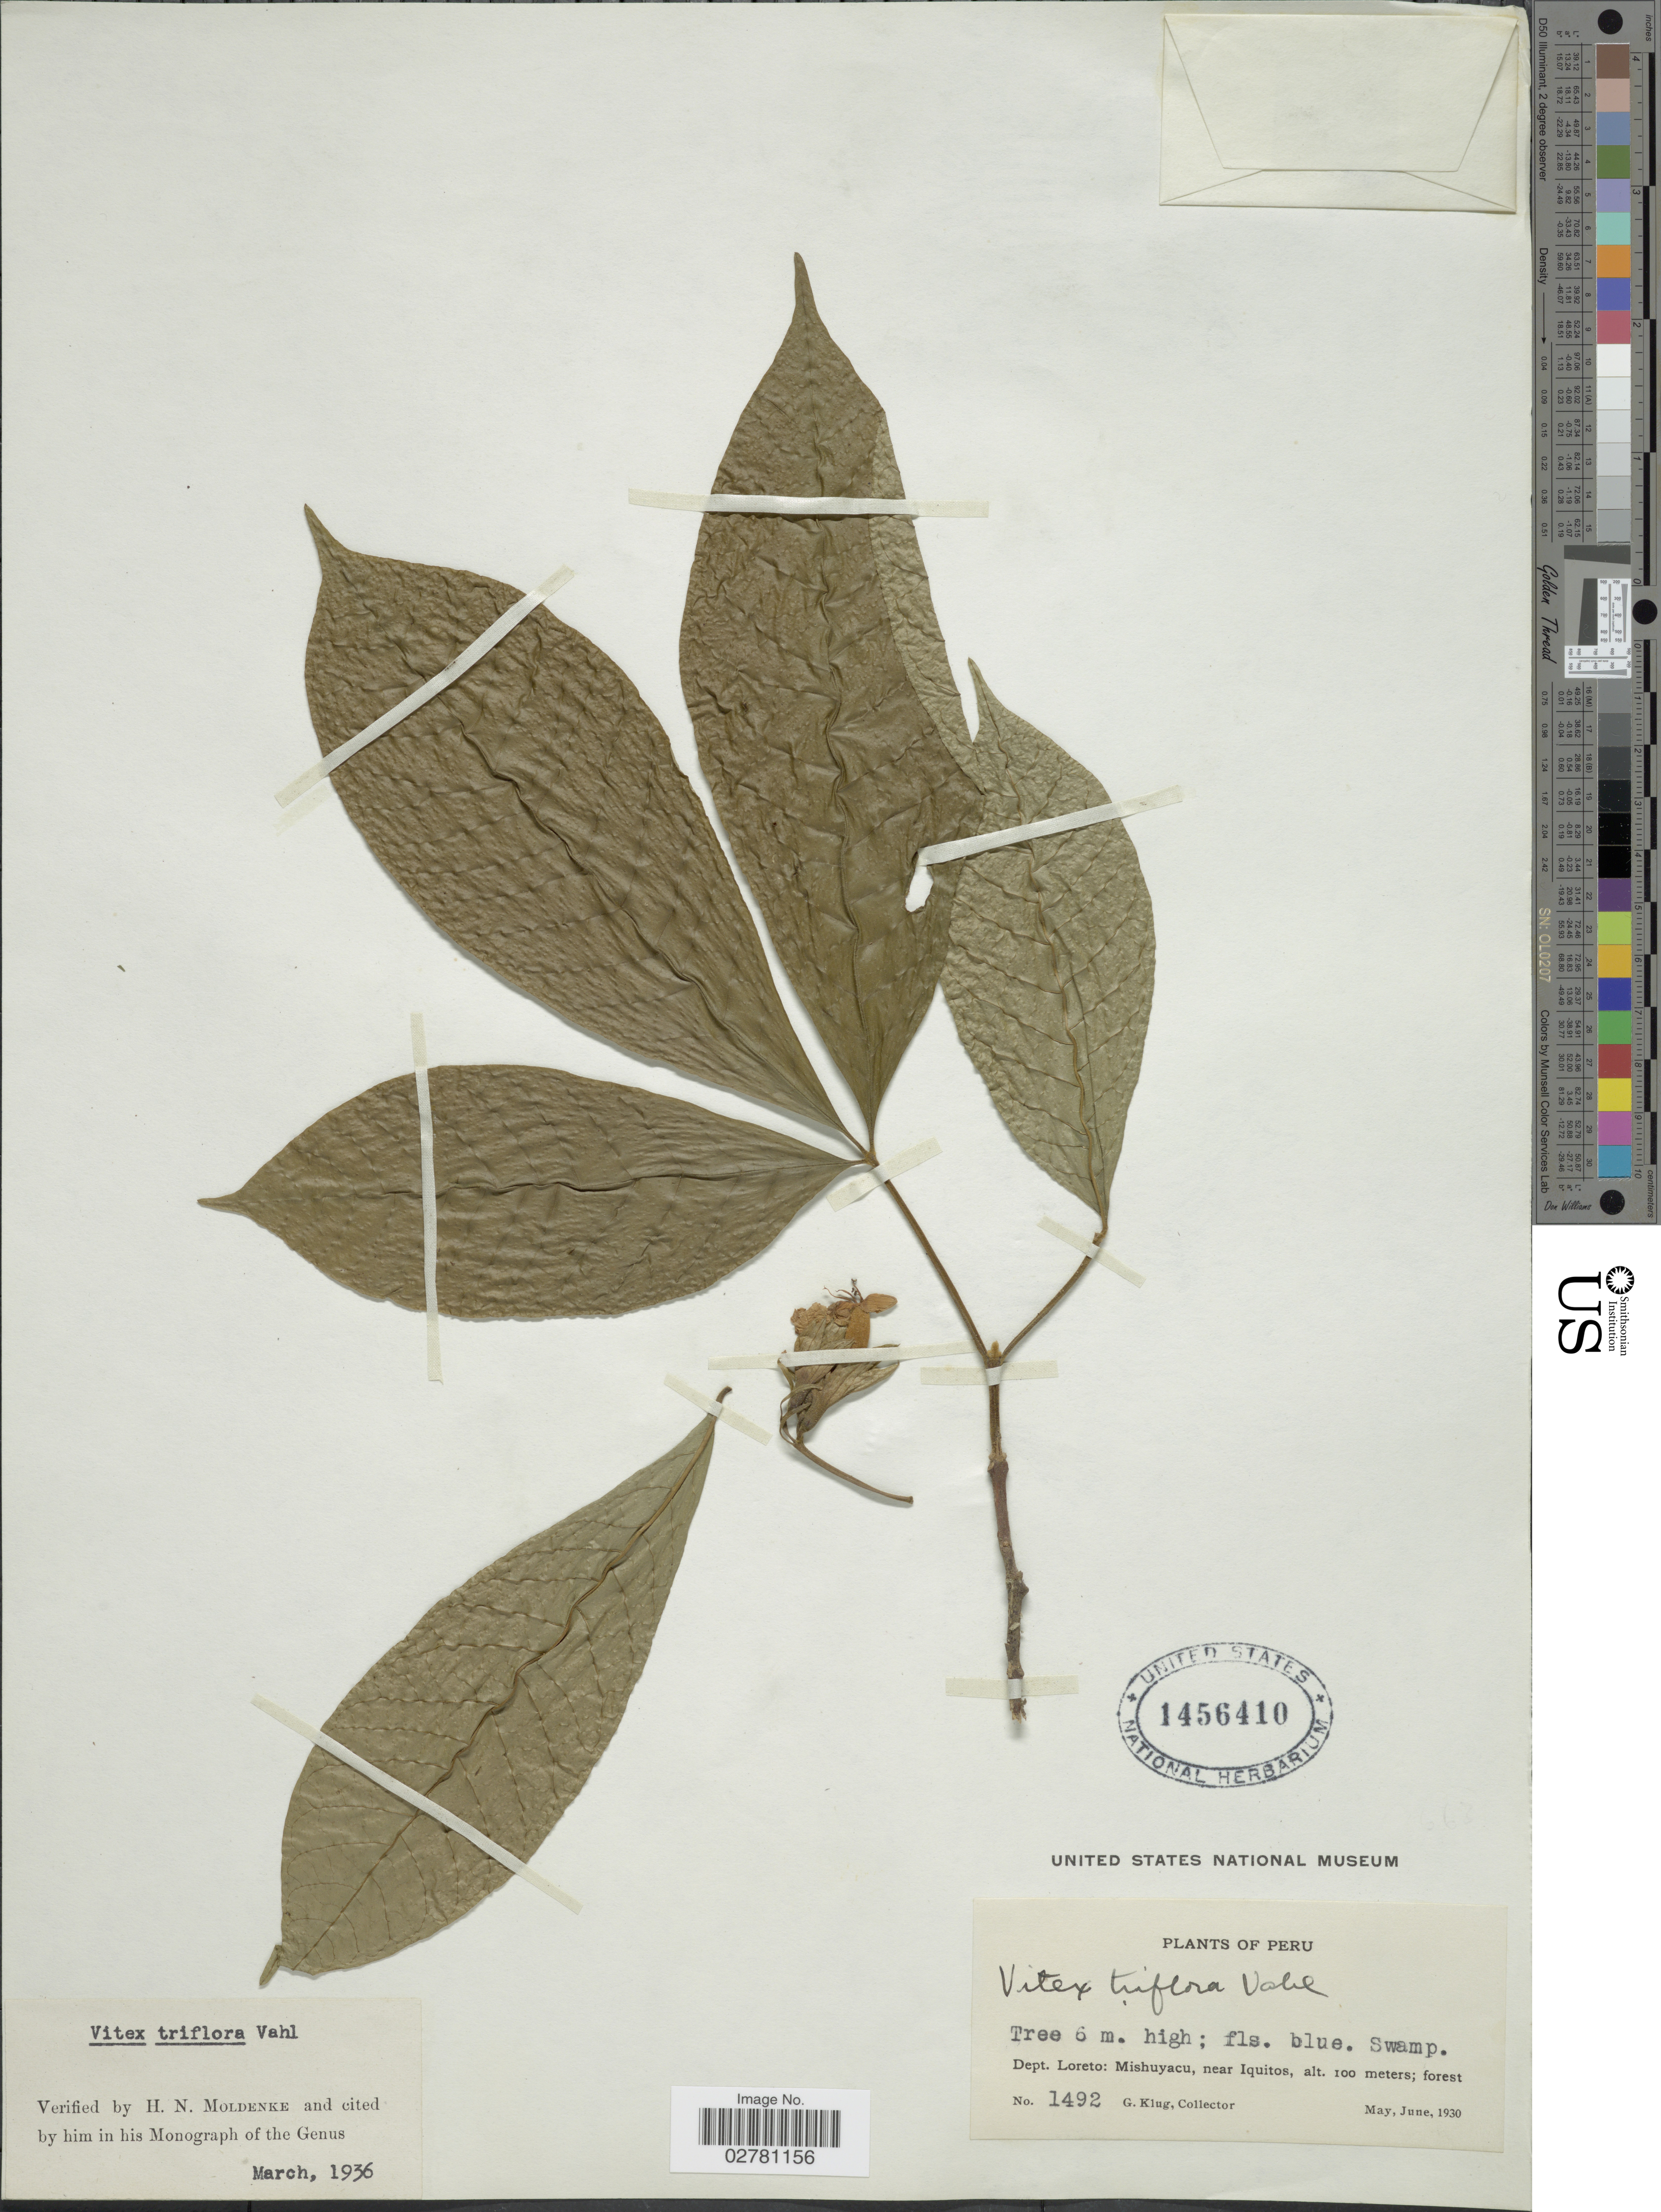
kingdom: Plantae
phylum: Tracheophyta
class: Magnoliopsida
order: Lamiales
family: Lamiaceae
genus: Vitex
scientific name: Vitex triflora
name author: Vahl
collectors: G. Klug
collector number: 1492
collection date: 1930-05/1930-06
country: Peru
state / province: Loreto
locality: Mishuyacu, near Iquitos.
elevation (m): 100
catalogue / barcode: US 1456410